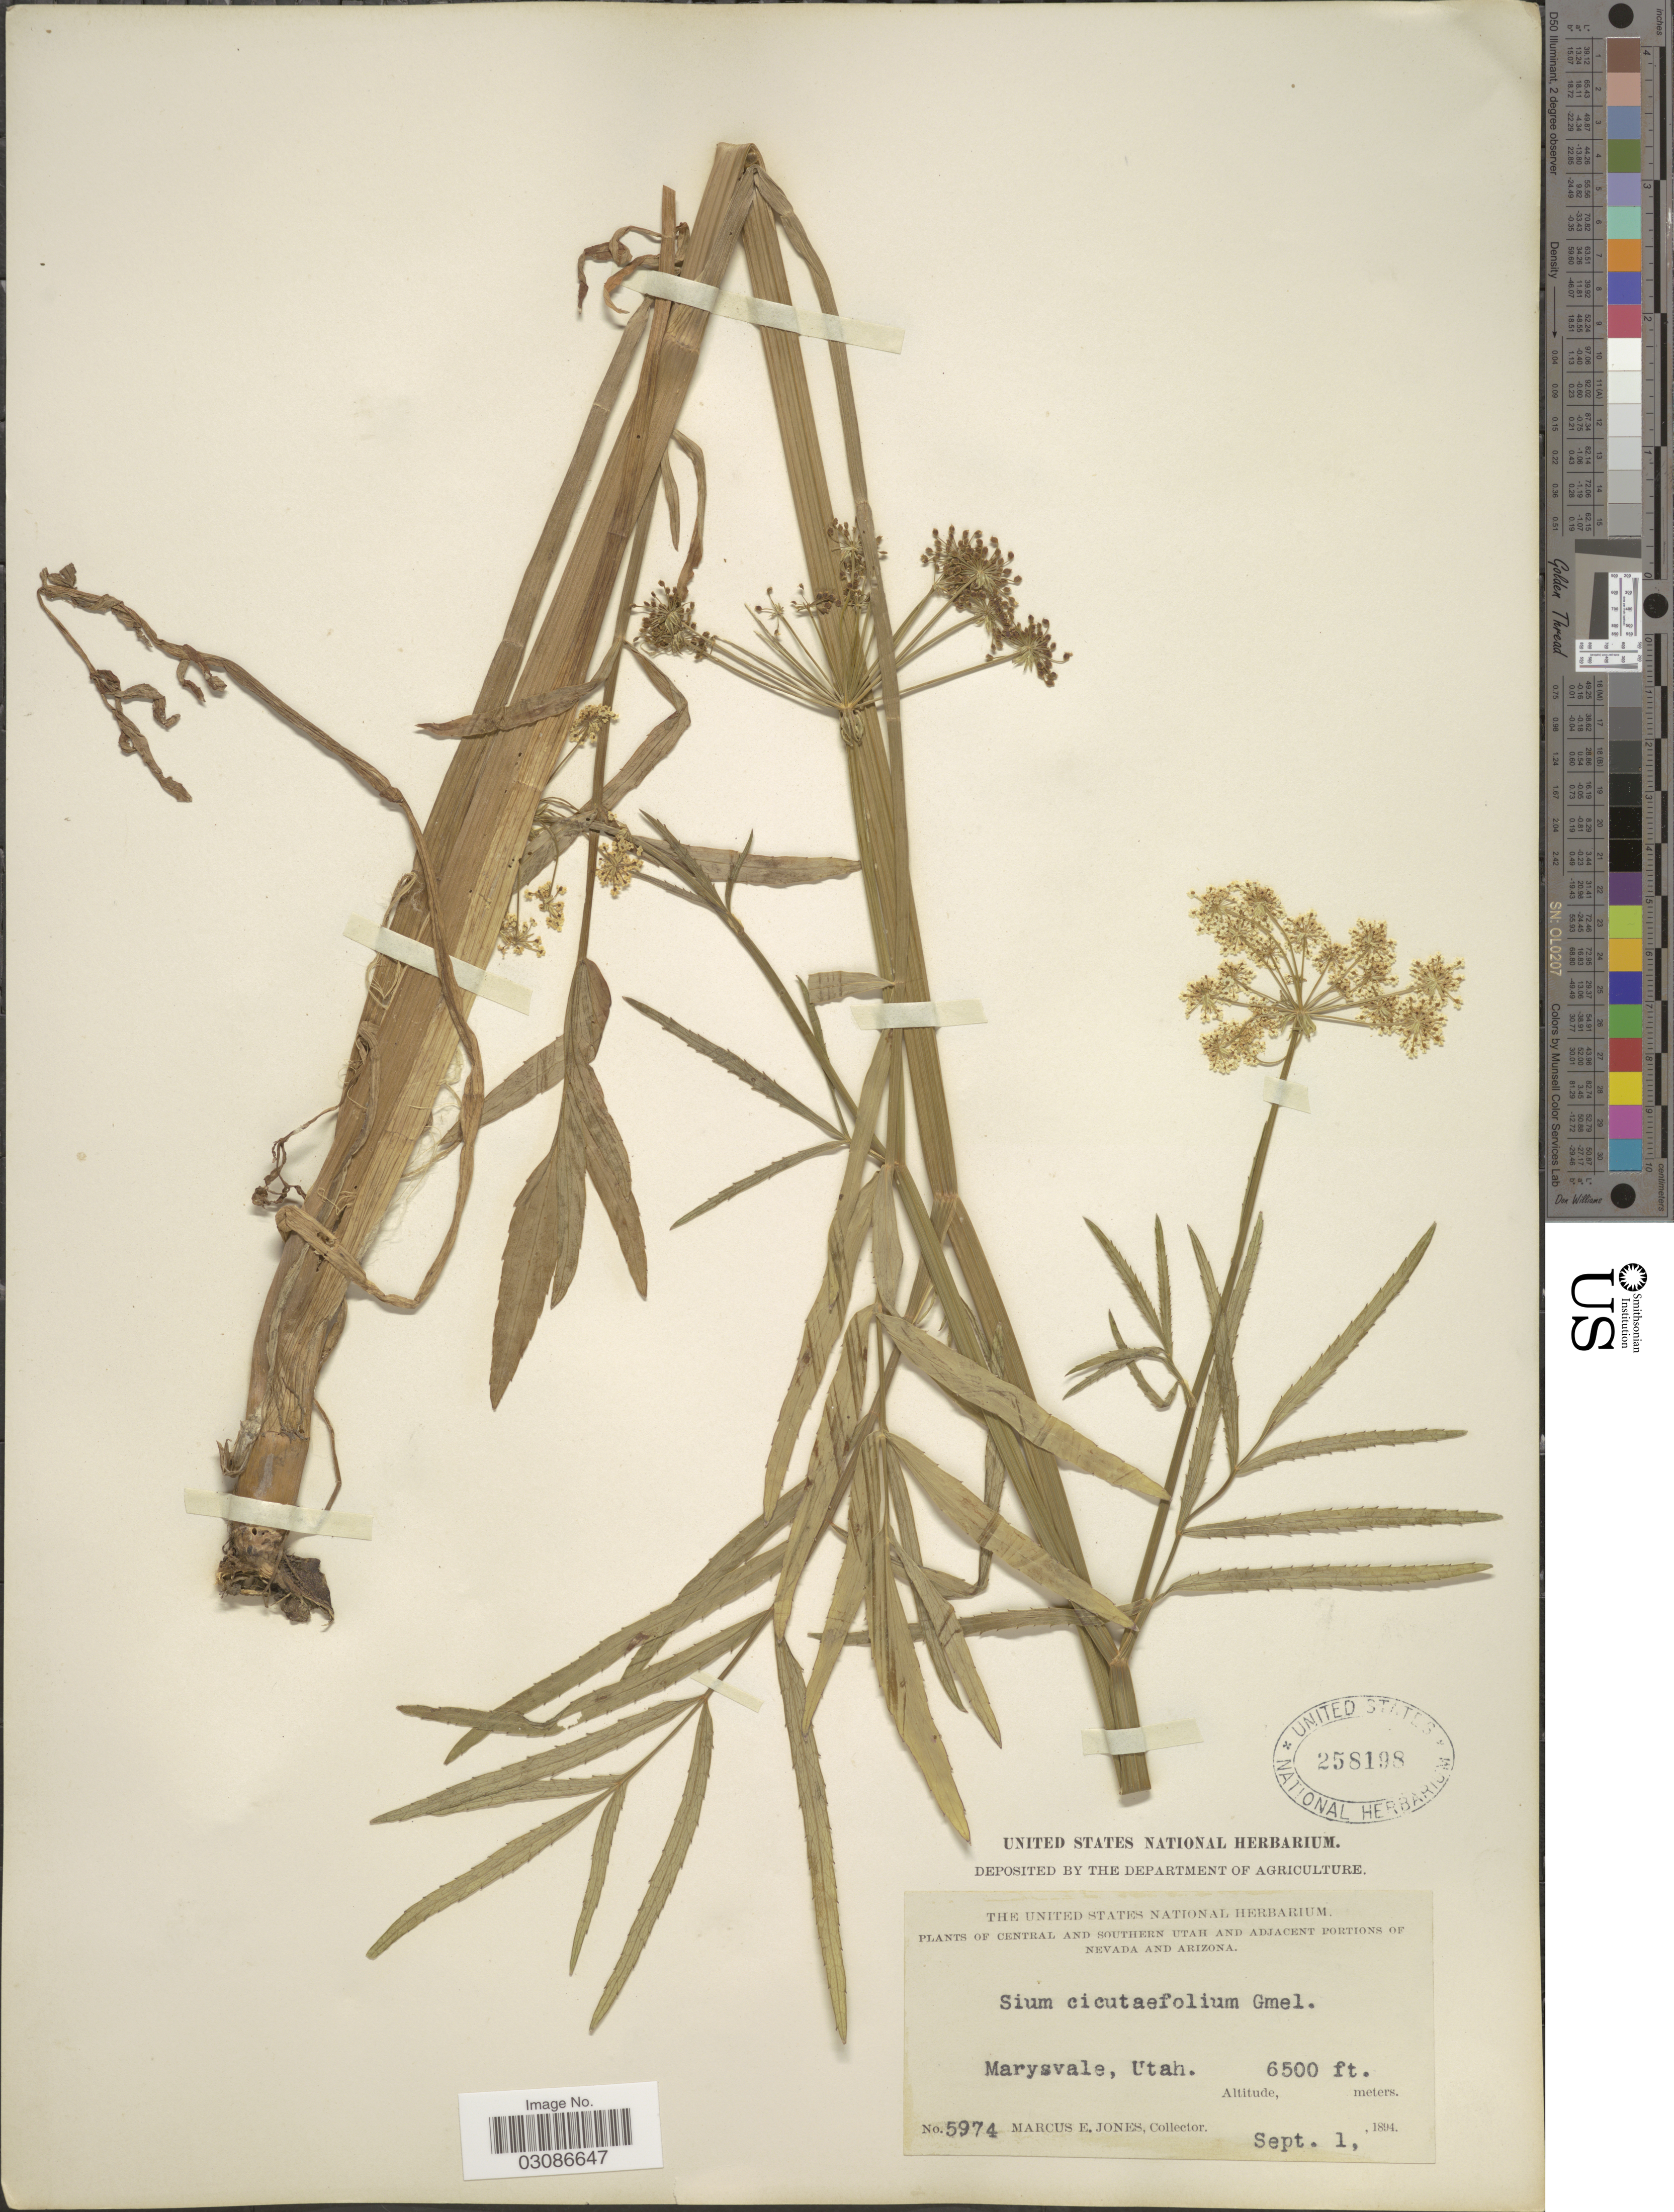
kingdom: Plantae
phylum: Tracheophyta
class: Magnoliopsida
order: Apiales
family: Apiaceae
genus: Sium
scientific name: Sium suave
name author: Walter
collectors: M. E. Jones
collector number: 5974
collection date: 1894-09-01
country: United States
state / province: Utah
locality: Marysvale, Utah.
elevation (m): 1981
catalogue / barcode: US 258198